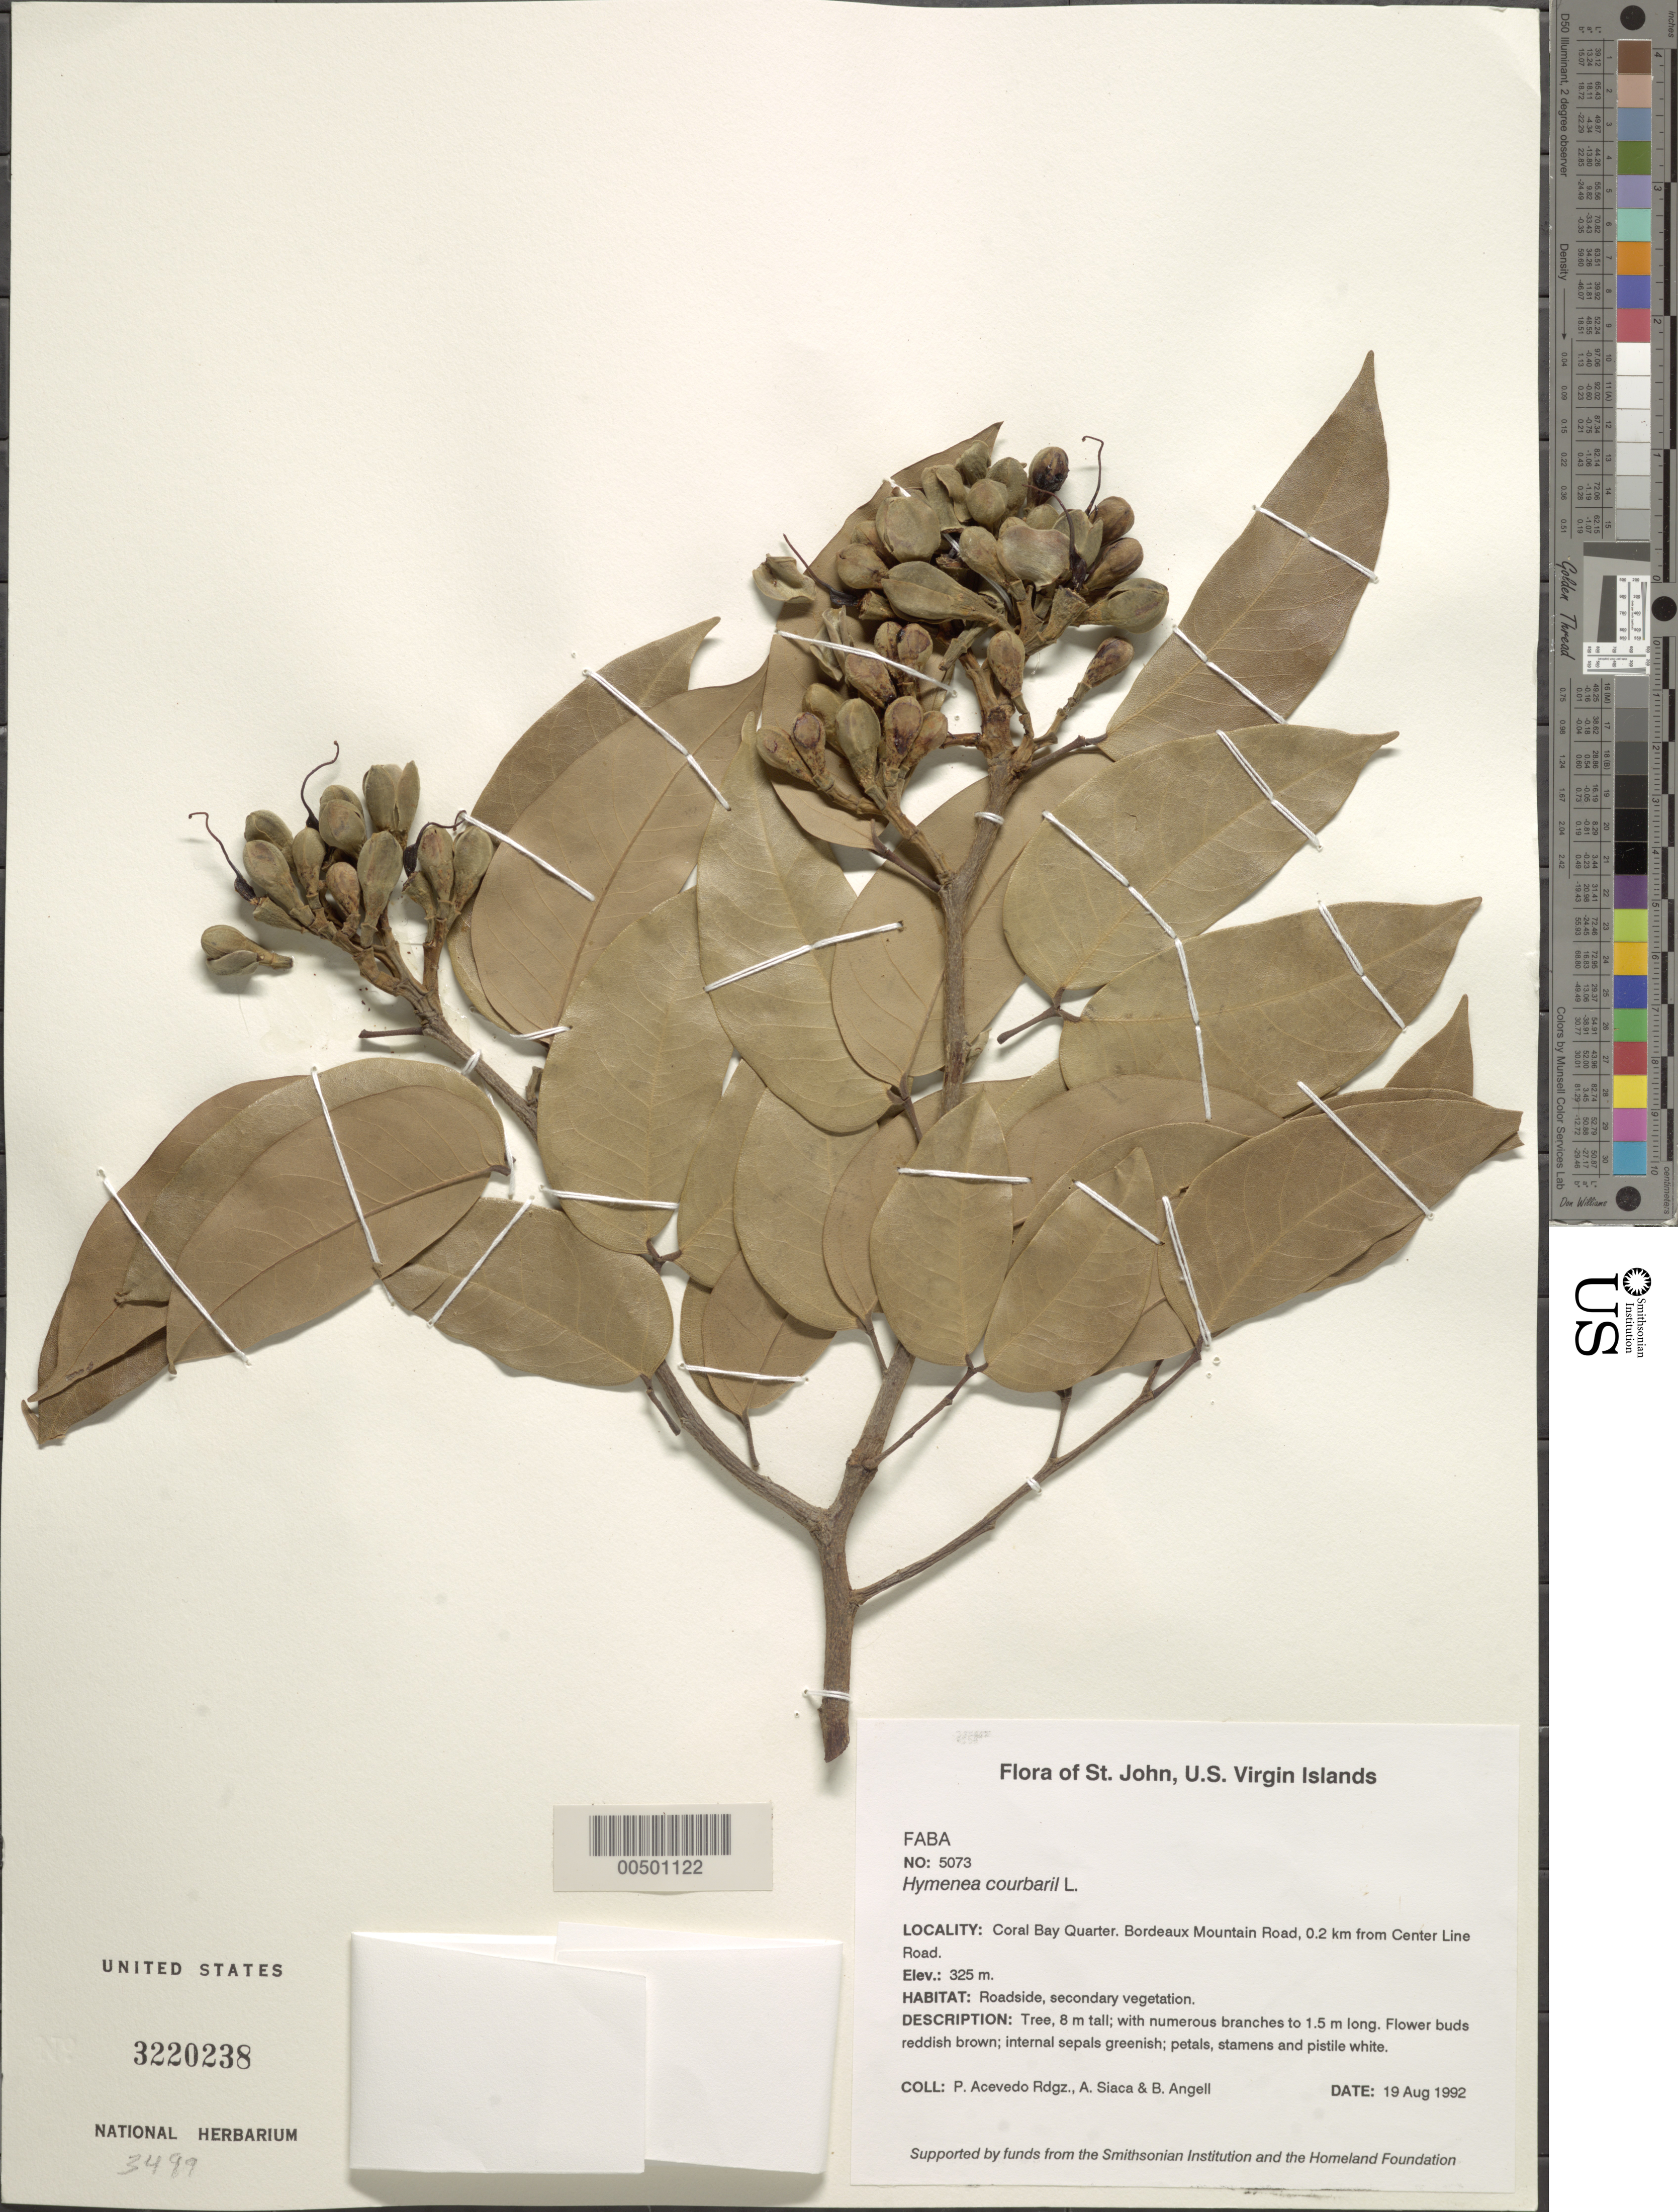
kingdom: Plantae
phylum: Tracheophyta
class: Magnoliopsida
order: Fabales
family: Fabaceae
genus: Hymenaea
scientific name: Hymenaea courbaril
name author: L.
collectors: P. Acevedo-Rodr., A. Siaca & Bobbi Angell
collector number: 5073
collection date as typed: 19 Aug 1992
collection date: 1992-08-19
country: U.S. Virgin Islands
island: St. John Island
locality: Coral bay quarter, bordeaux mountain road, 0.2 km from center line road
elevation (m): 325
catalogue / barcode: US 3220238